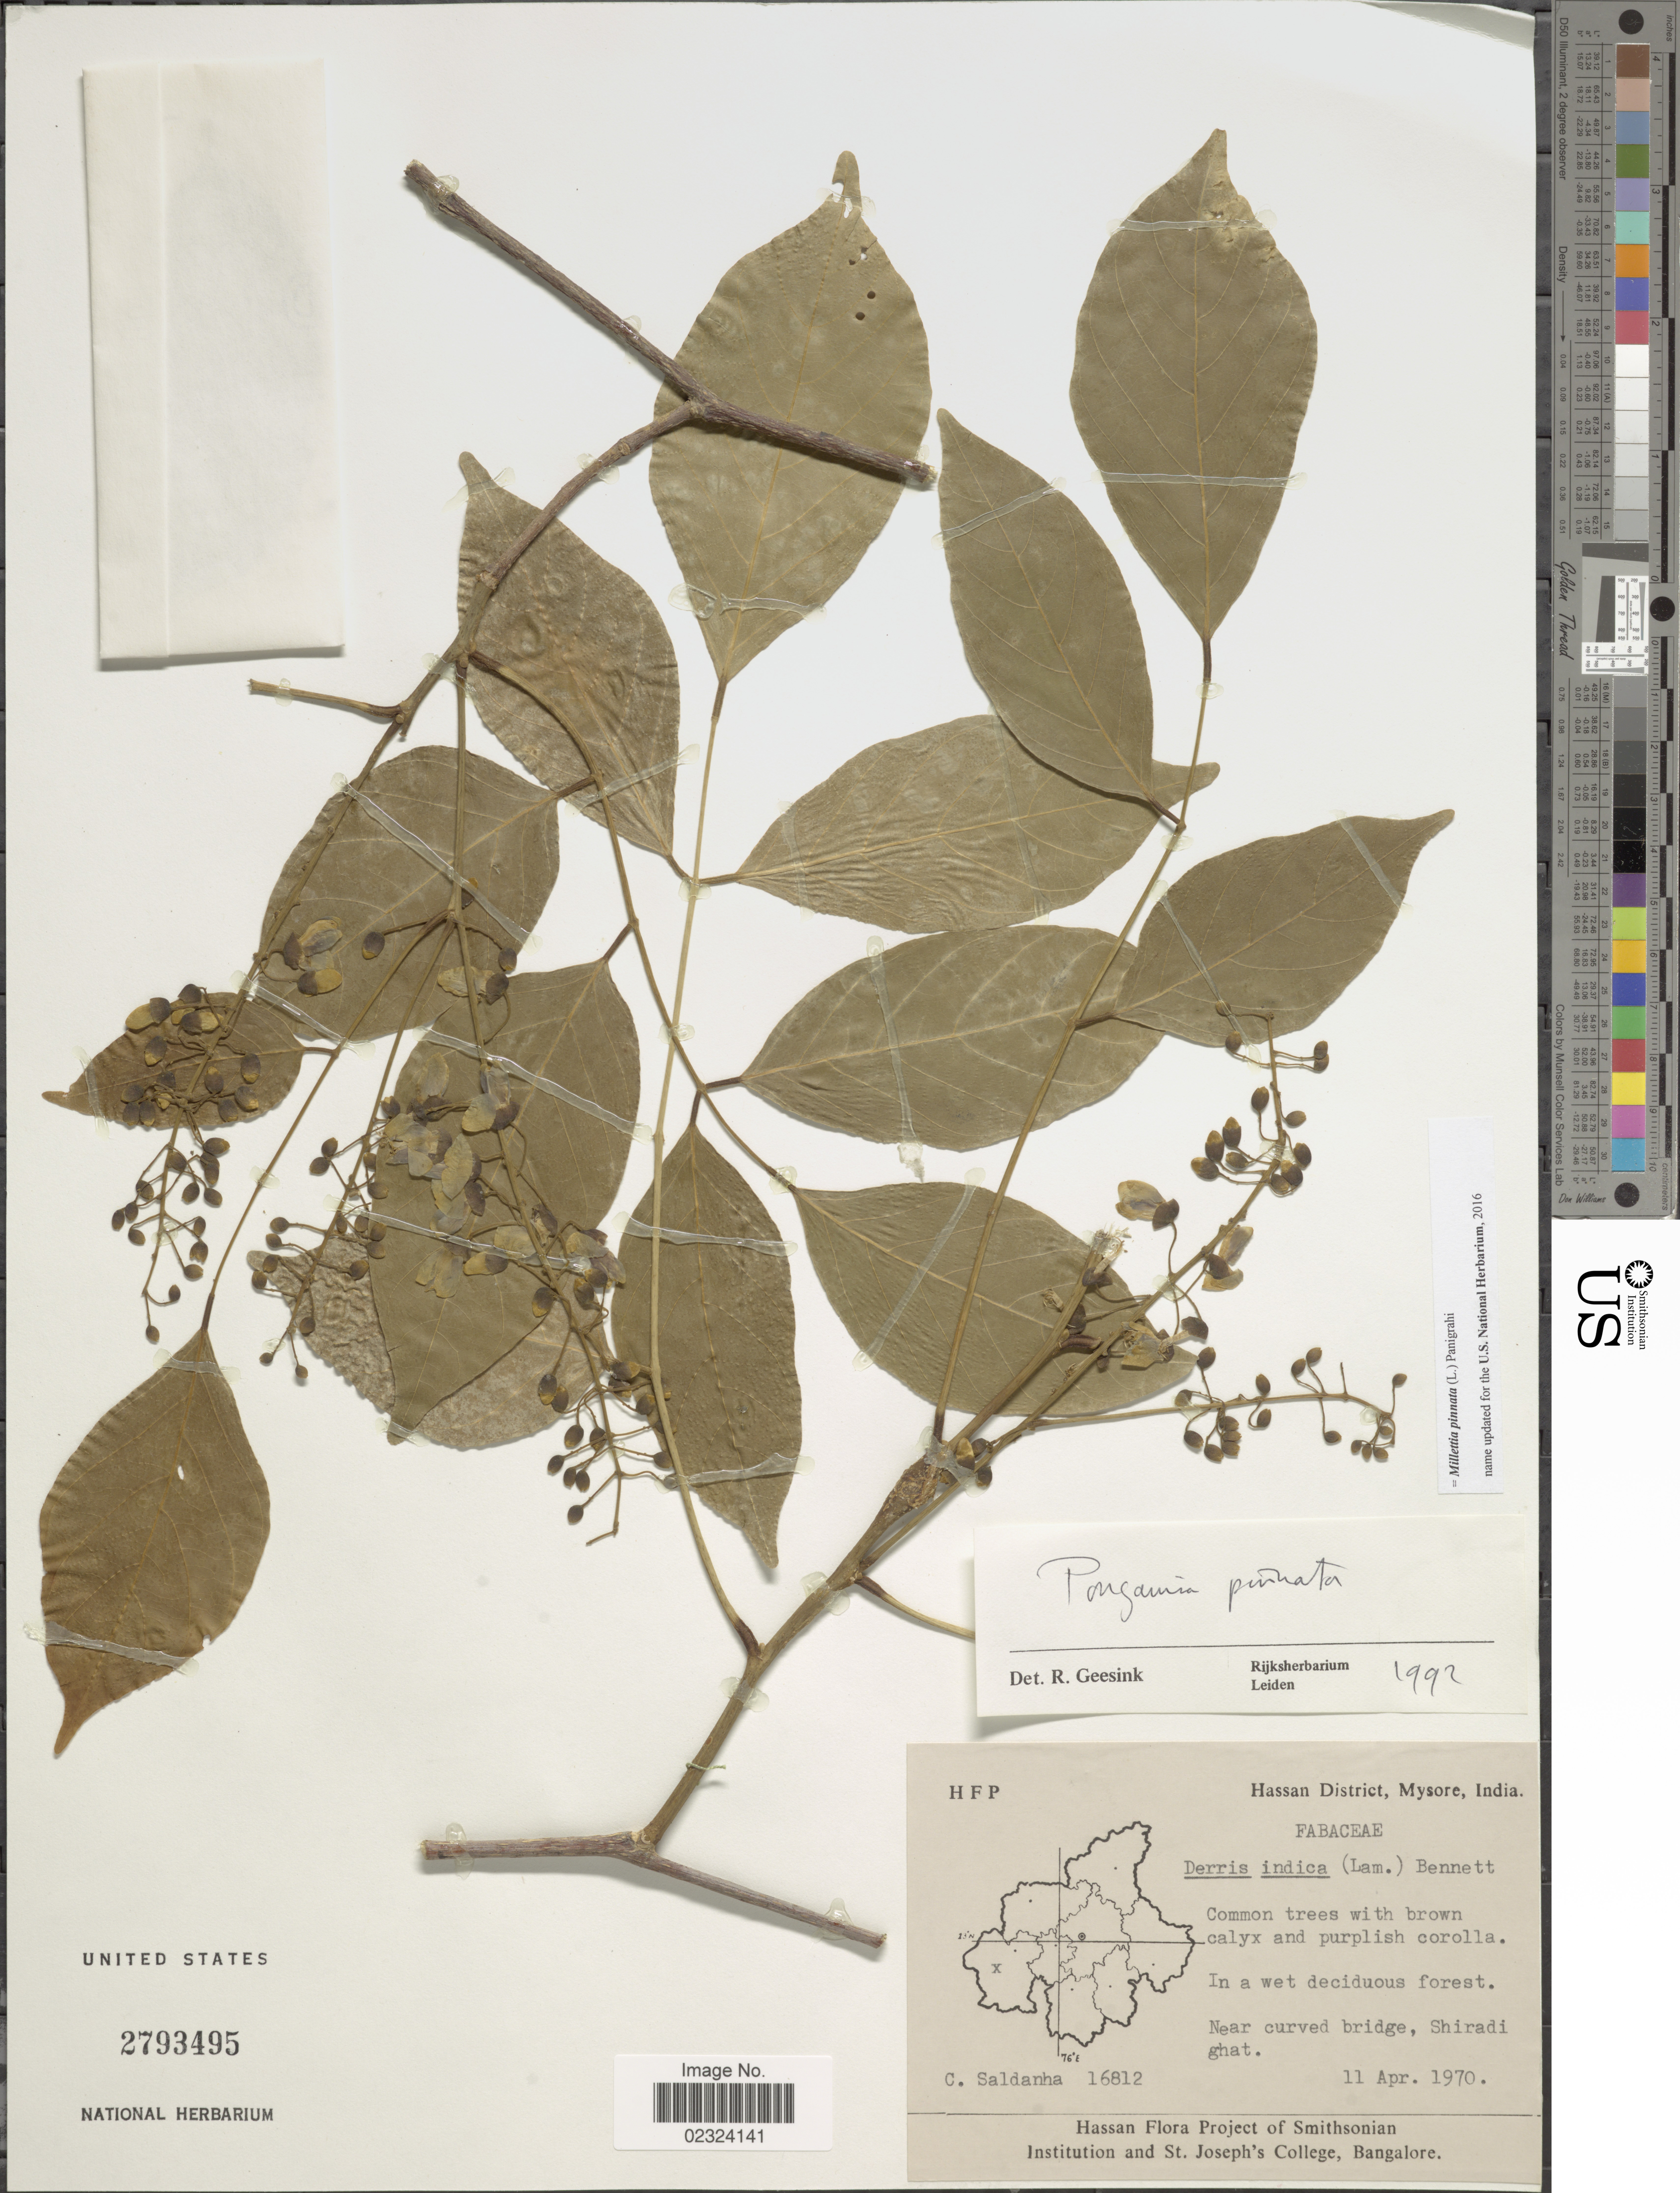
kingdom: Plantae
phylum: Tracheophyta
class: Magnoliopsida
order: Fabales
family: Fabaceae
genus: Millettia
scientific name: Millettia pinnata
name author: (L.) Panigrahi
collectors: C. Saldanha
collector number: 16812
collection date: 1970-04-11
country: India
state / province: Karnataka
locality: Hassan District, Mysore. In a wet deciduous forest. Near curved bridge, Shiradi ghat.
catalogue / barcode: US 2793495